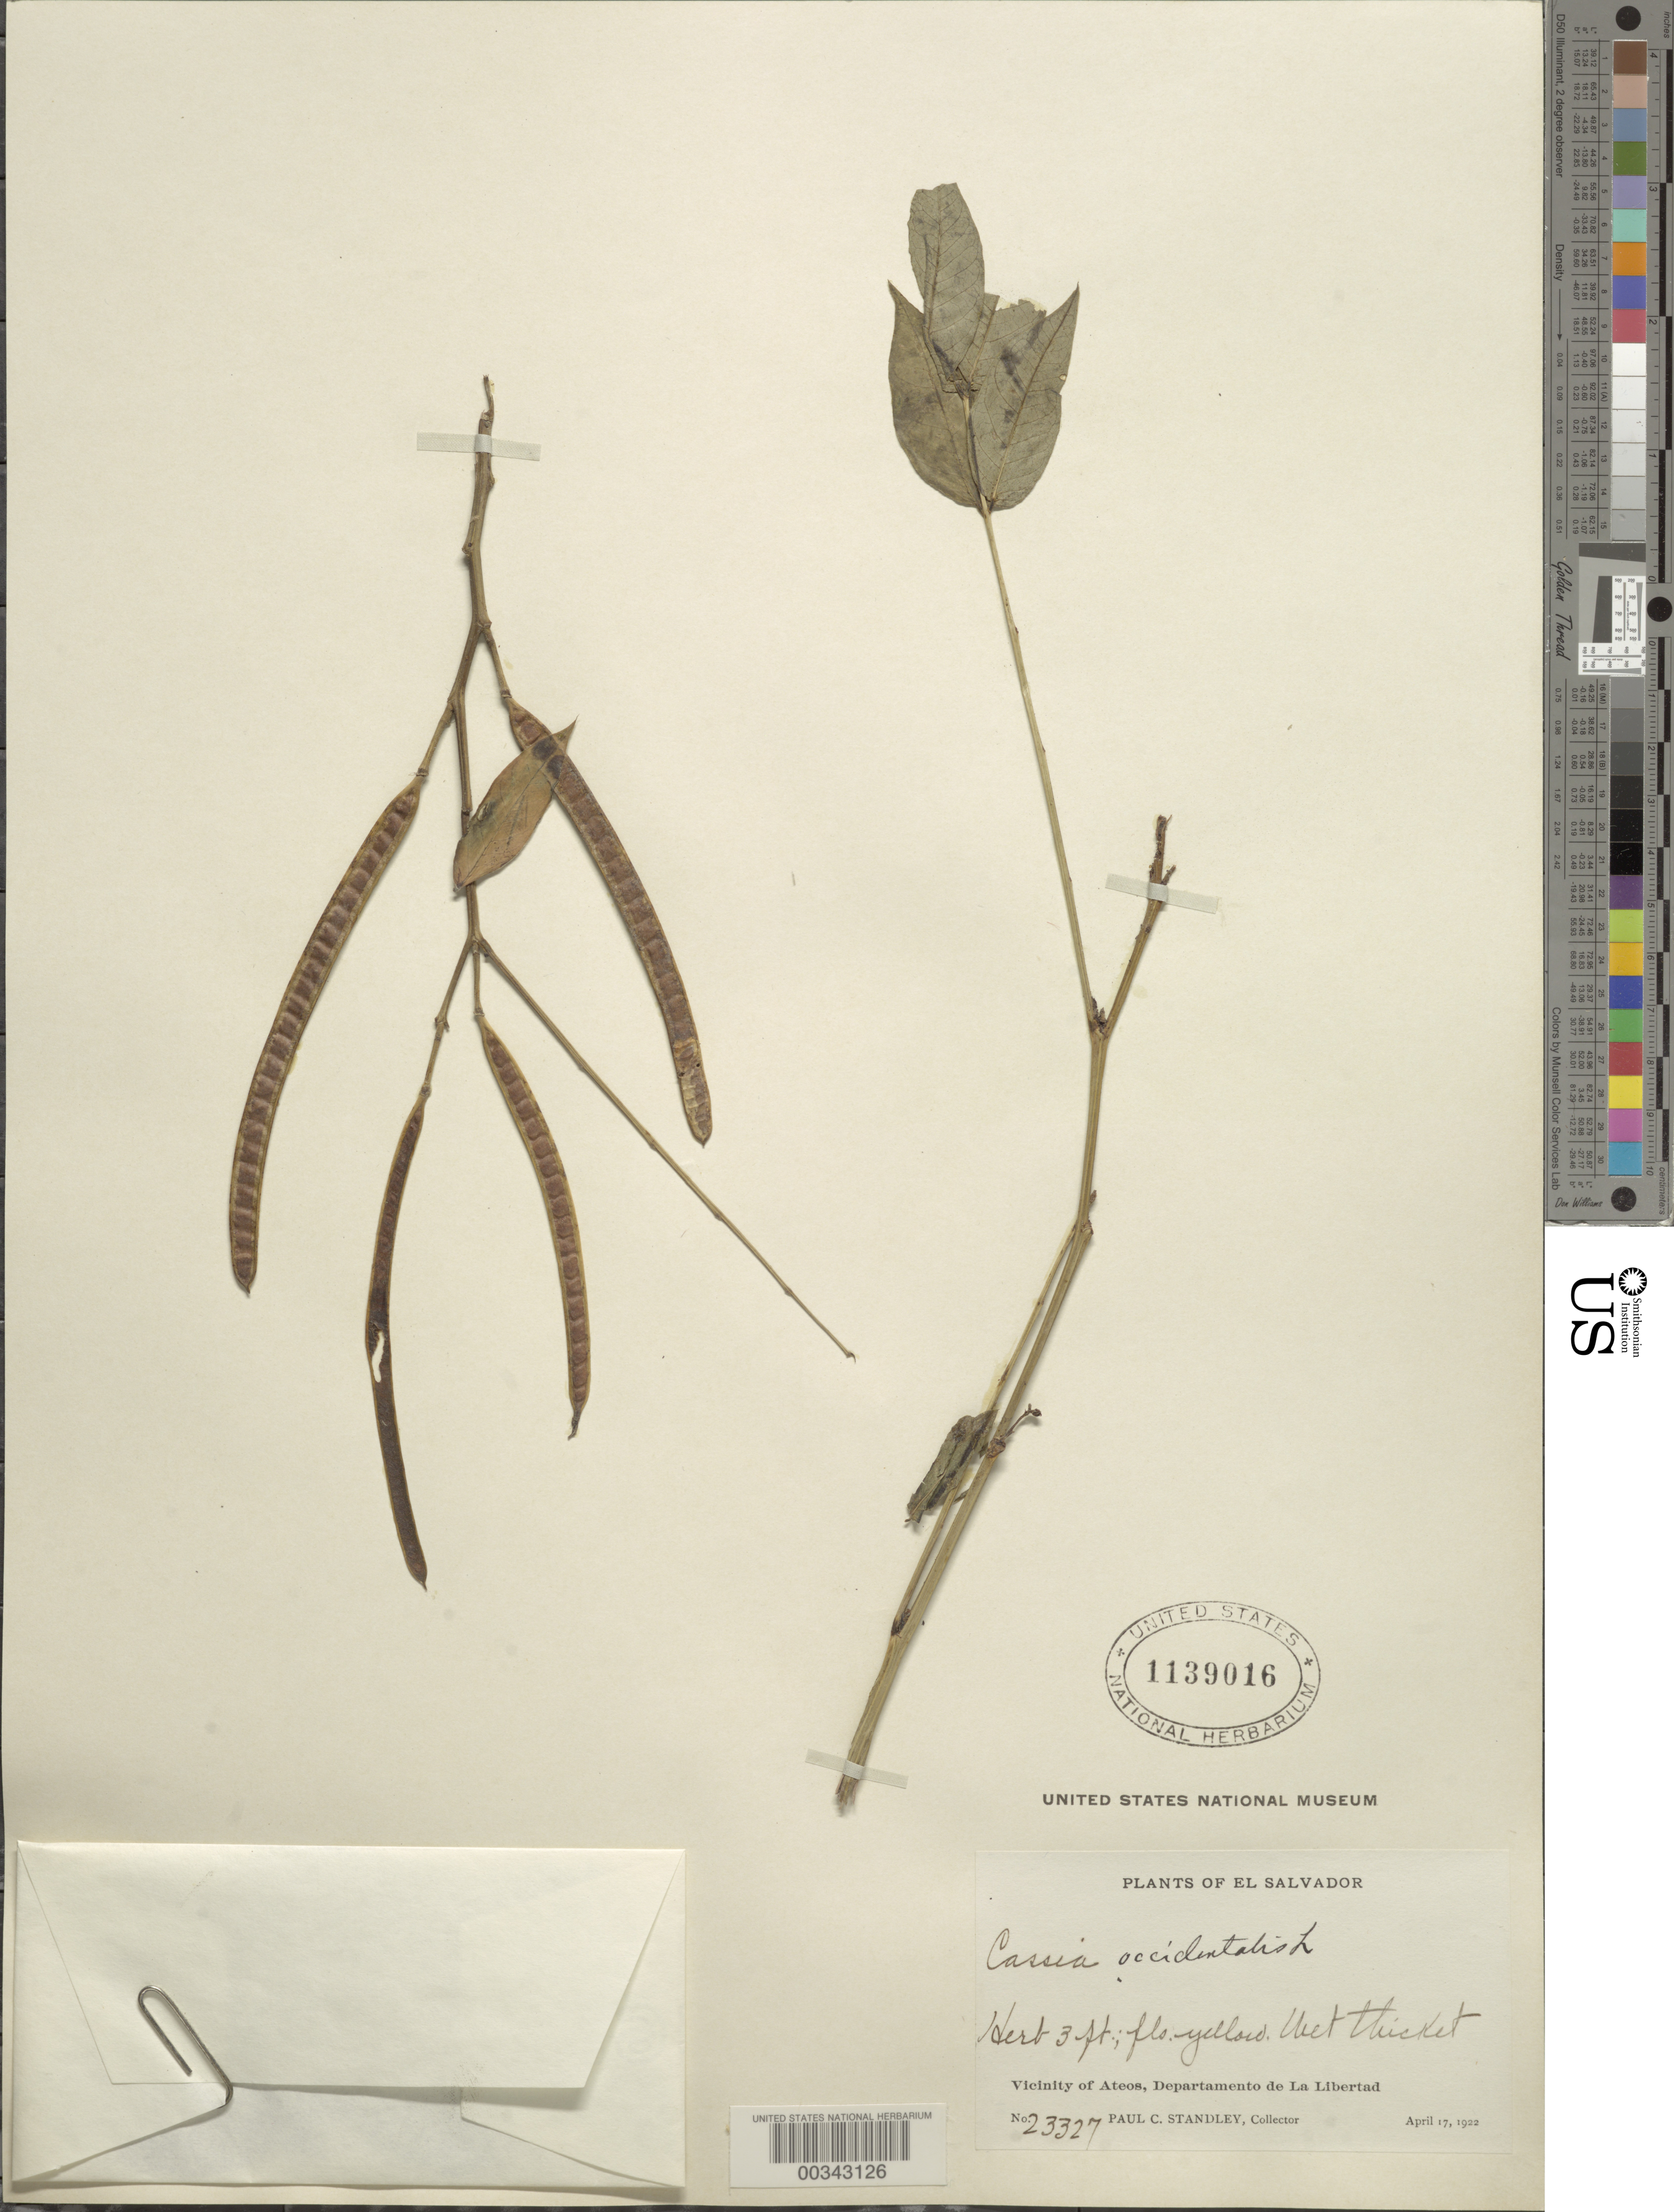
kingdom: Plantae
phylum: Tracheophyta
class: Magnoliopsida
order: Fabales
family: Fabaceae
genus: Senna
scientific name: Senna occidentalis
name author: (L.) Link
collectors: P. C. Standley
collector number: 23327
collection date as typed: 17 Apr 1922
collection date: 1922-04-17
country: El Salvador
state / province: La Libertad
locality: Vicinity of ateos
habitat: Wet thicket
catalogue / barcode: US 1139016